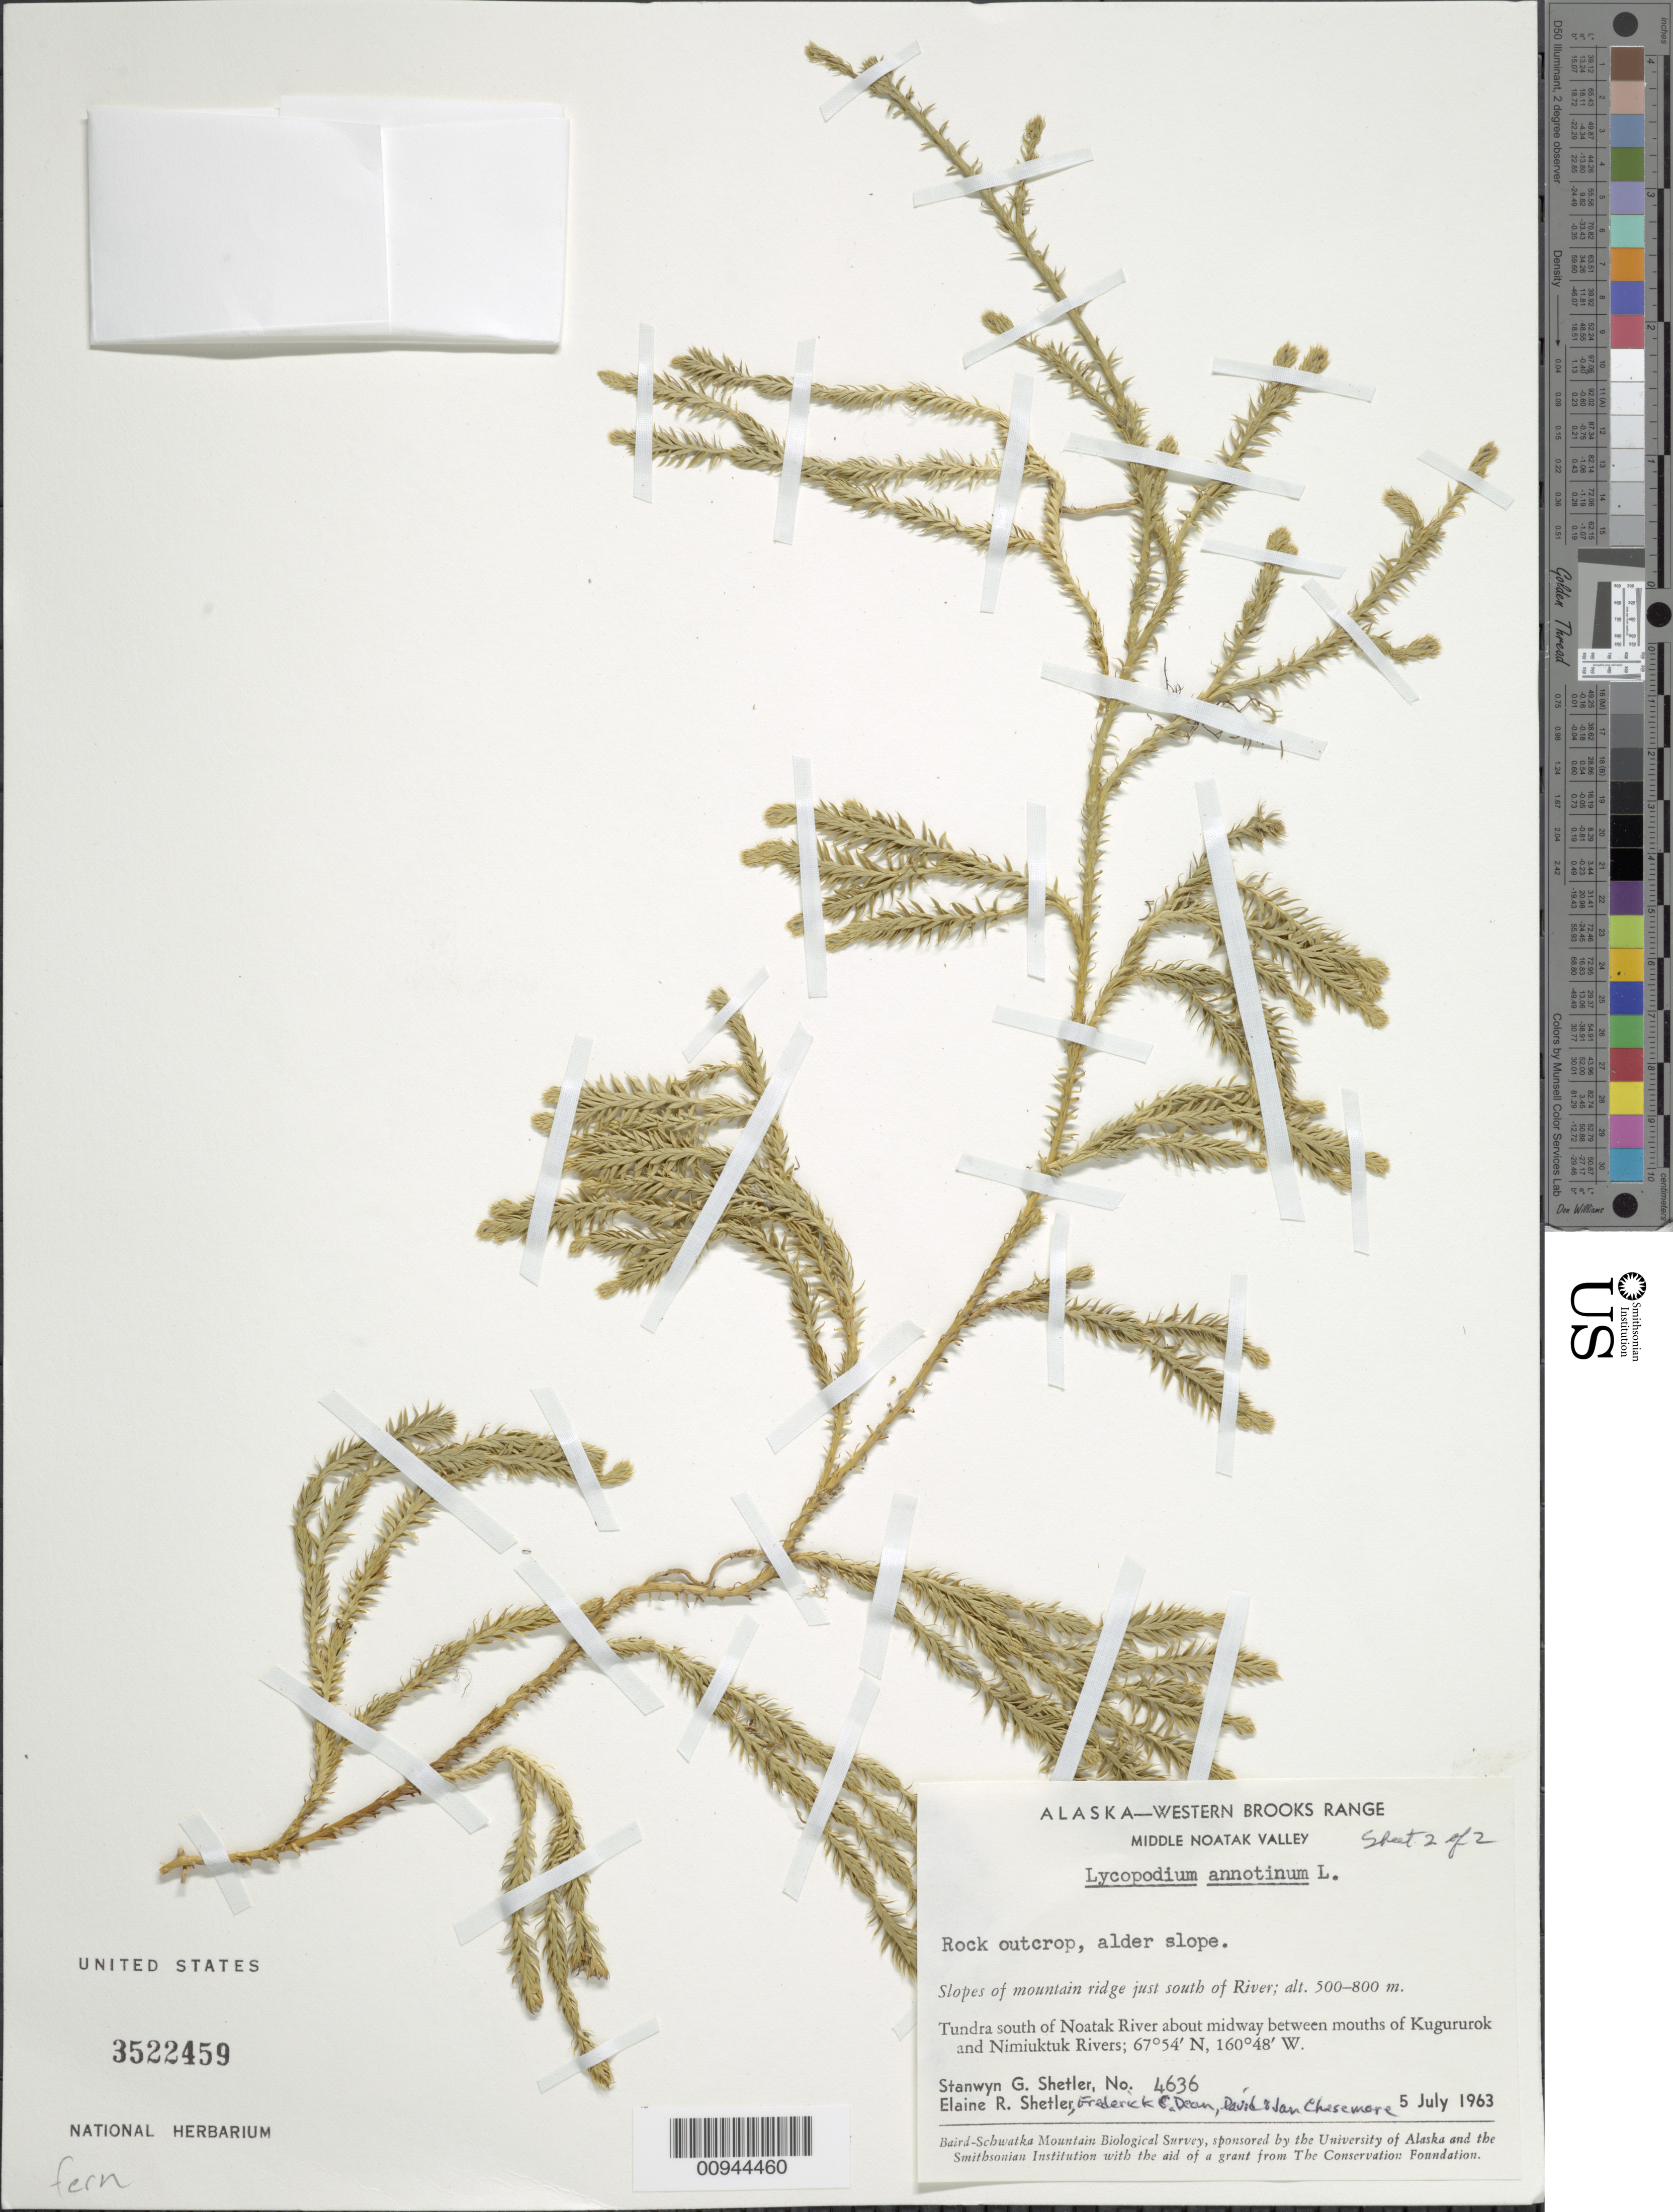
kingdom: Plantae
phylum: Tracheophyta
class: Lycopodiopsida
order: Lycopodiales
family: Lycopodiaceae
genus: Spinulum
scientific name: Spinulum annotinum subsp. annotinum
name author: (L.) A. Haines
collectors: S. Shetler, E. R. Shetler, F. C. Dean, D. Chesemore & J. Chesemore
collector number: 4636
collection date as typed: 05 Jul 1963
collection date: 1963-07-05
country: United States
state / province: Alaska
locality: S of Noatak River about midway between mouths of Kugururok and Nimiuktuk Rivers. Western Brooks Range, Middle Noatak Valley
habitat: Tundra. Slopes of mountain ridge just south of River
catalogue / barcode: US 3522459